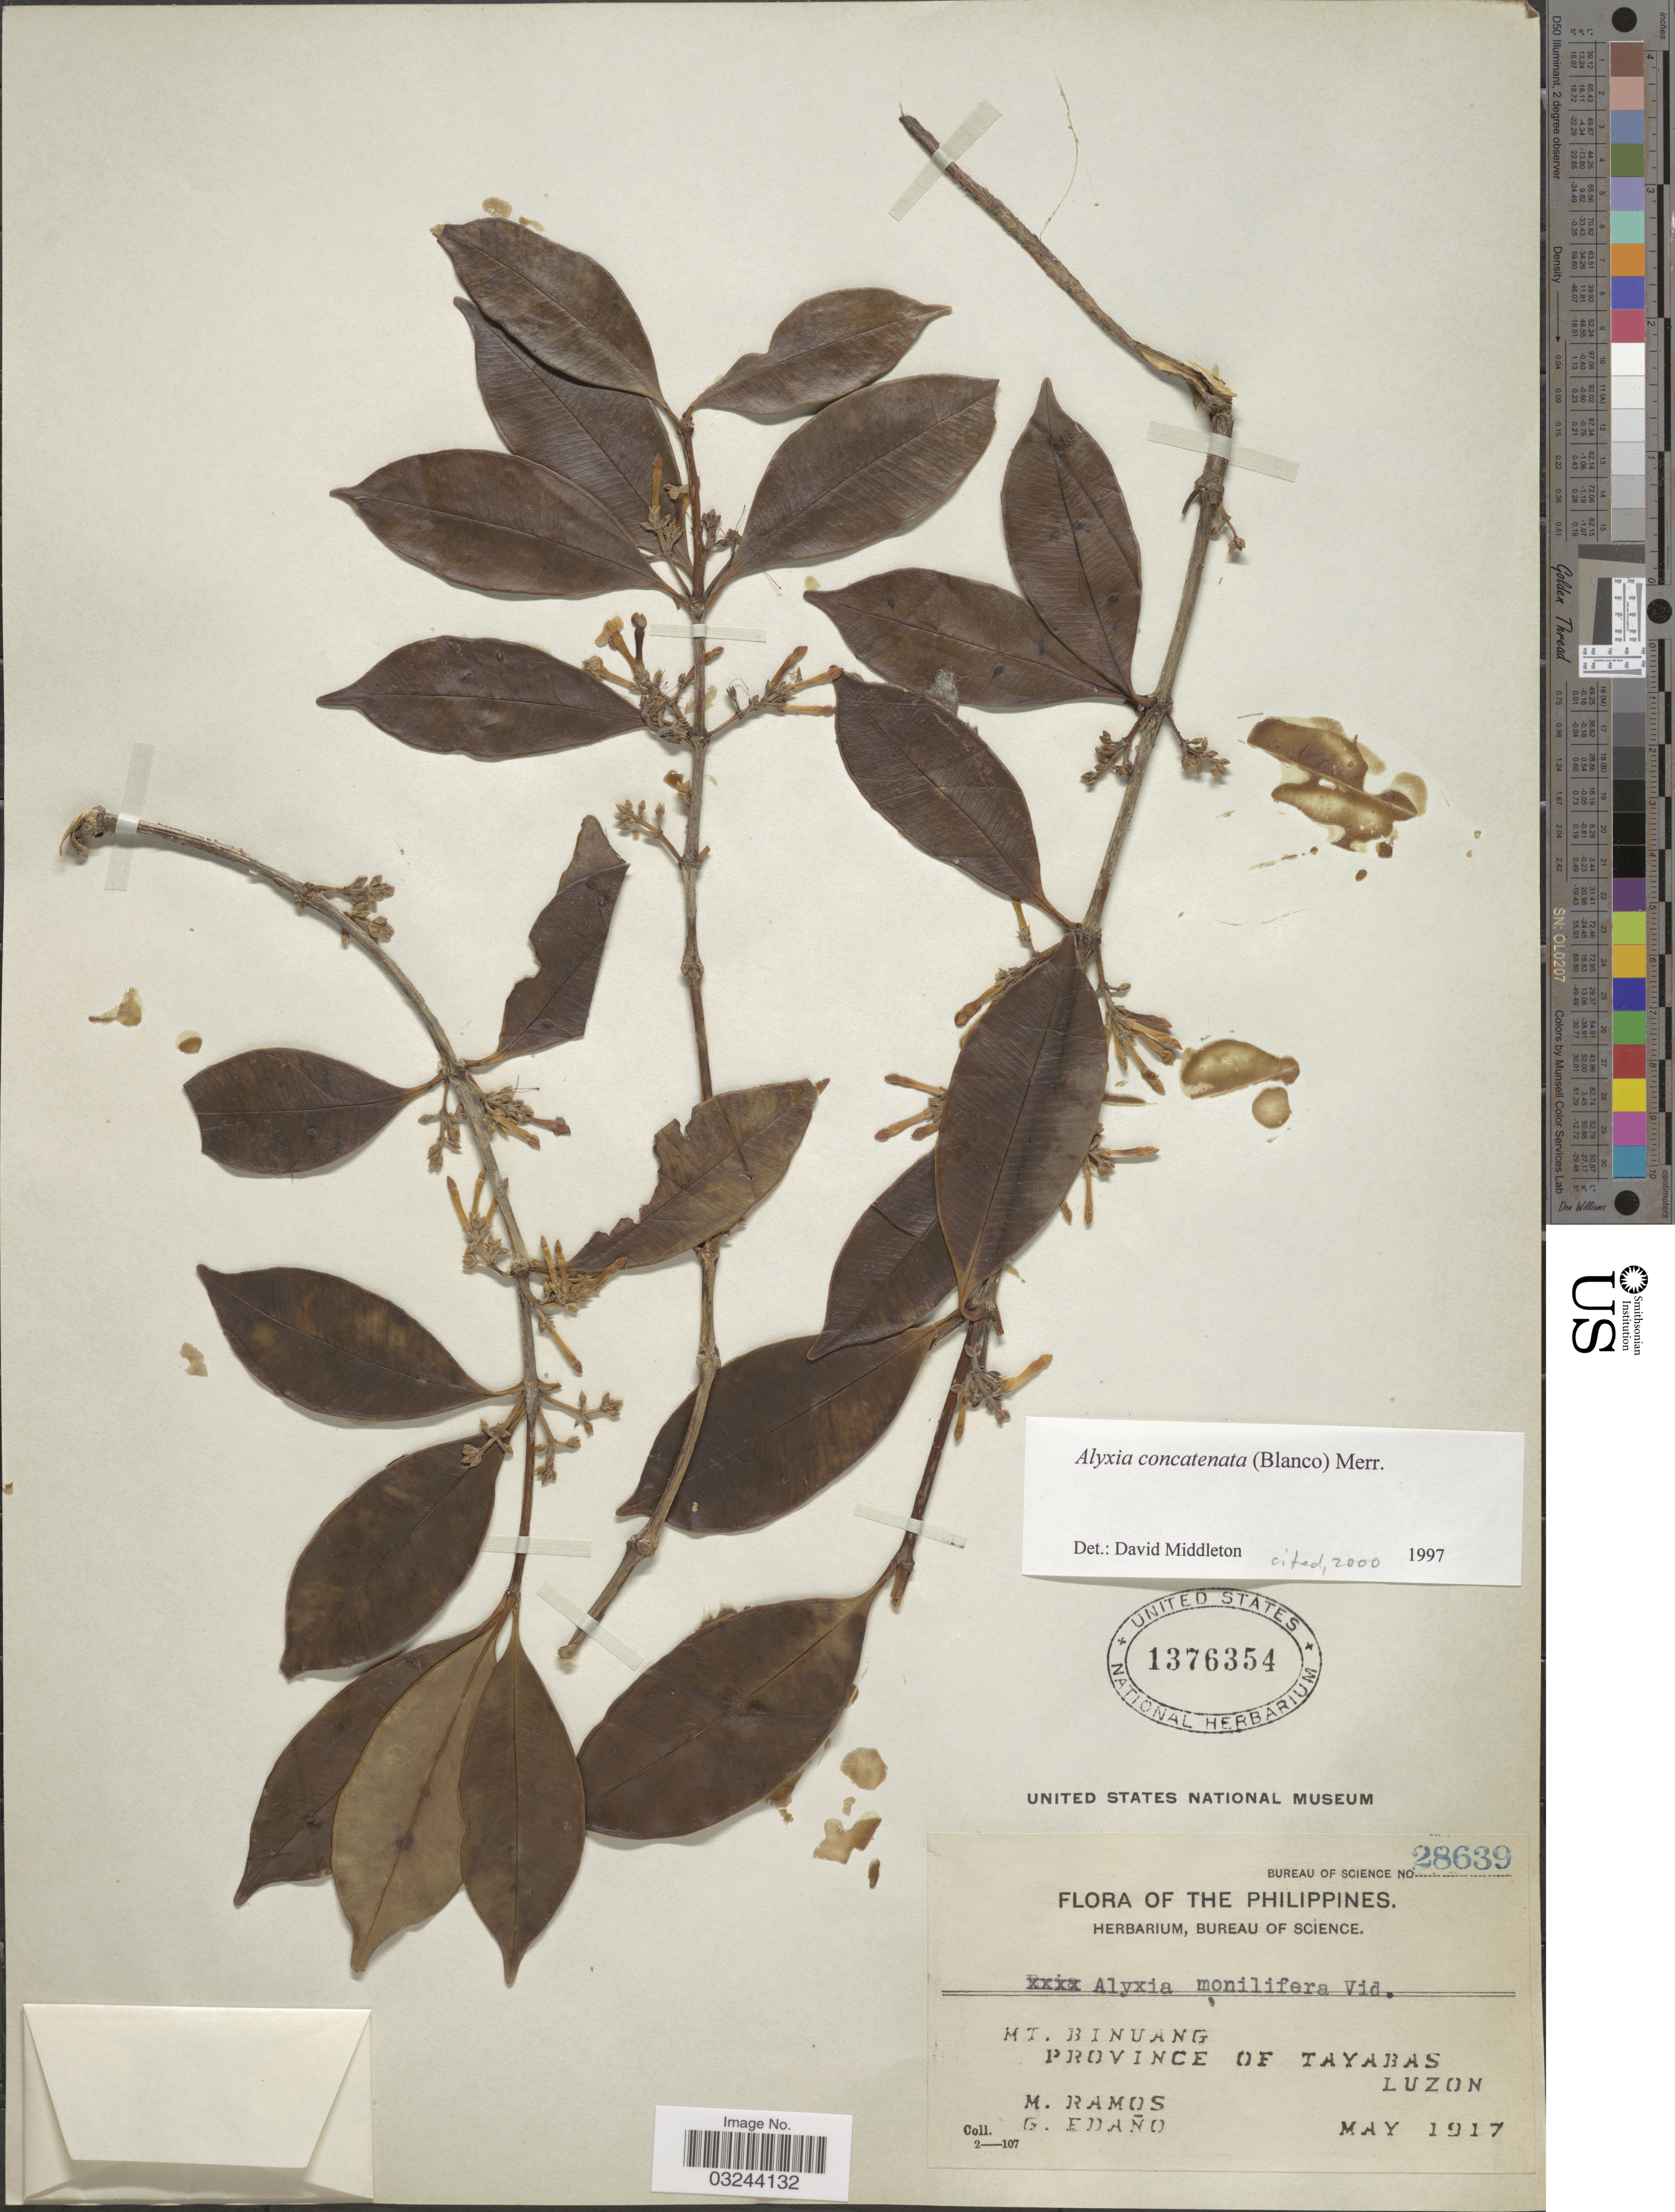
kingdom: Plantae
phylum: Tracheophyta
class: Magnoliopsida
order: Gentianales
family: Apocynaceae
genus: Alyxia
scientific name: Alyxia concatenata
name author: (Blanco) Merr.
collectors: M. Ramos & G. Edaño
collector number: Bureau of Science 28639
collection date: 1917-05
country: Philippines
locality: Mt. Binuang, Province of Tayabas, Luzon.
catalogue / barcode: US 1376354